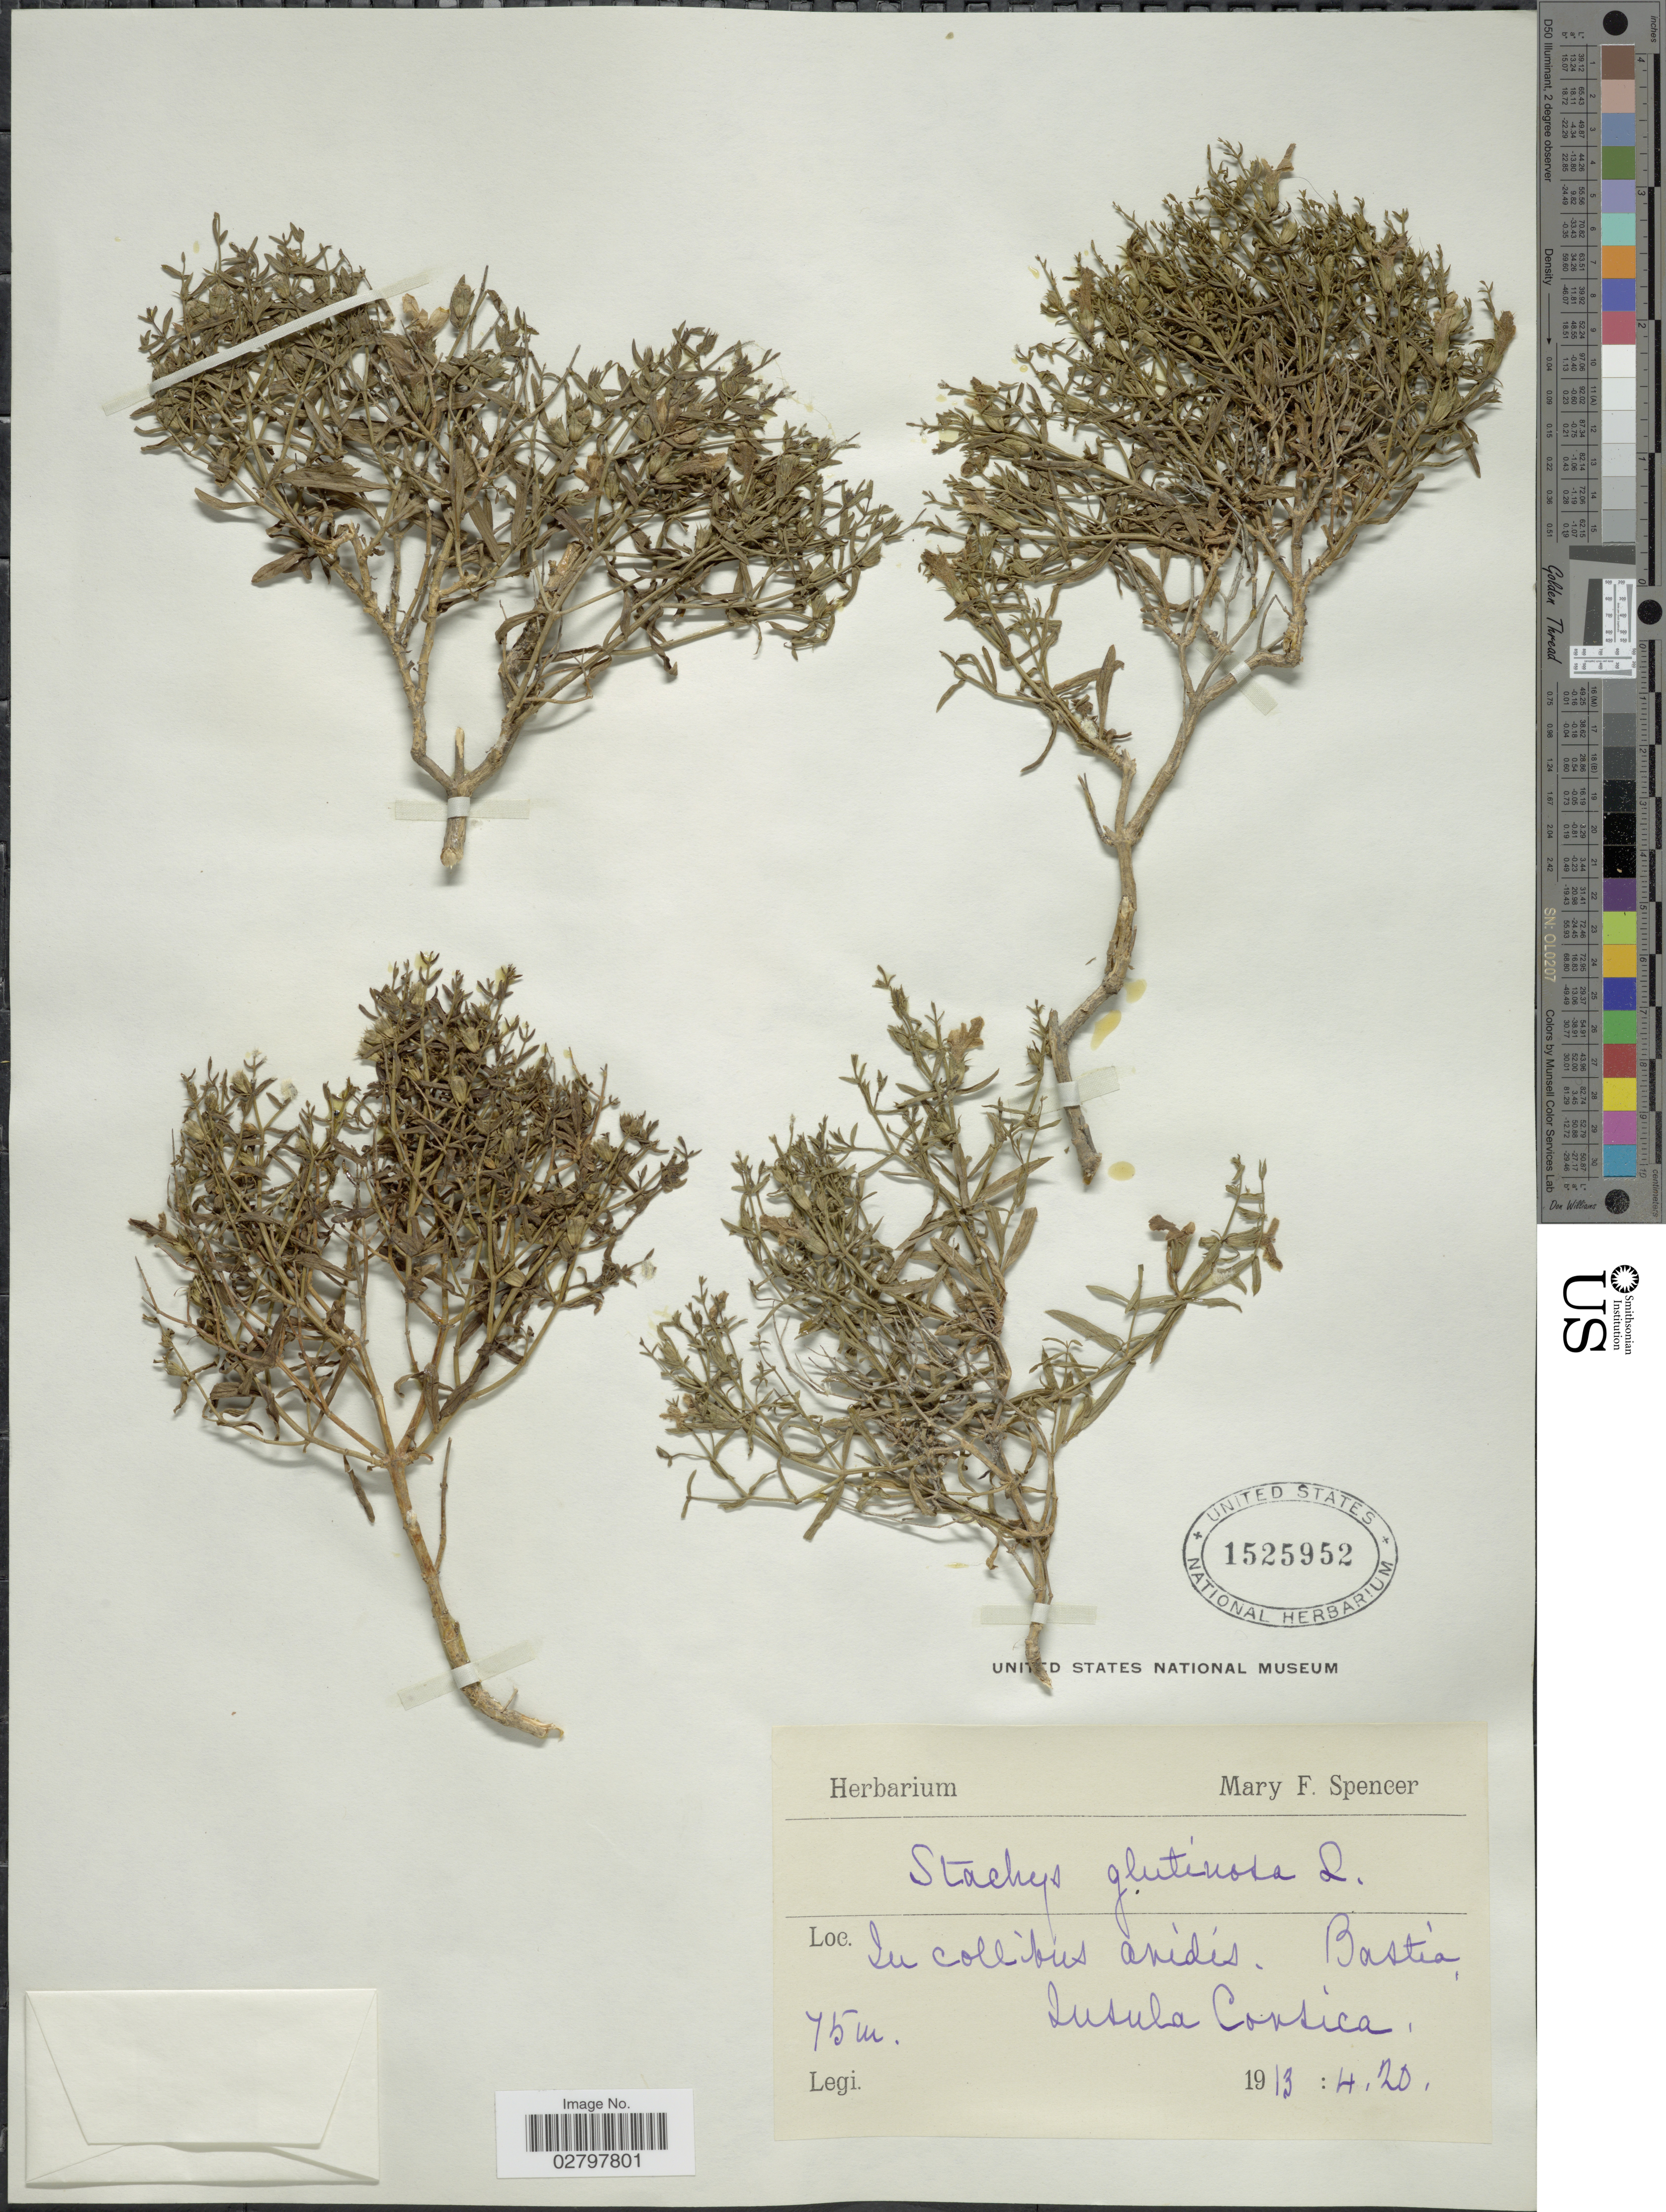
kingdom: Plantae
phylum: Tracheophyta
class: Magnoliopsida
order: Lamiales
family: Lamiaceae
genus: Stachys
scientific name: Stachys glutinosa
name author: L.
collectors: ex herb. Spencer, Mary Fiske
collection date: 1913-04-20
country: France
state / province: Corsica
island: Corse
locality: In collibus aridis. Bastia Insula Corsica.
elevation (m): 75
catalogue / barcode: US 1525952